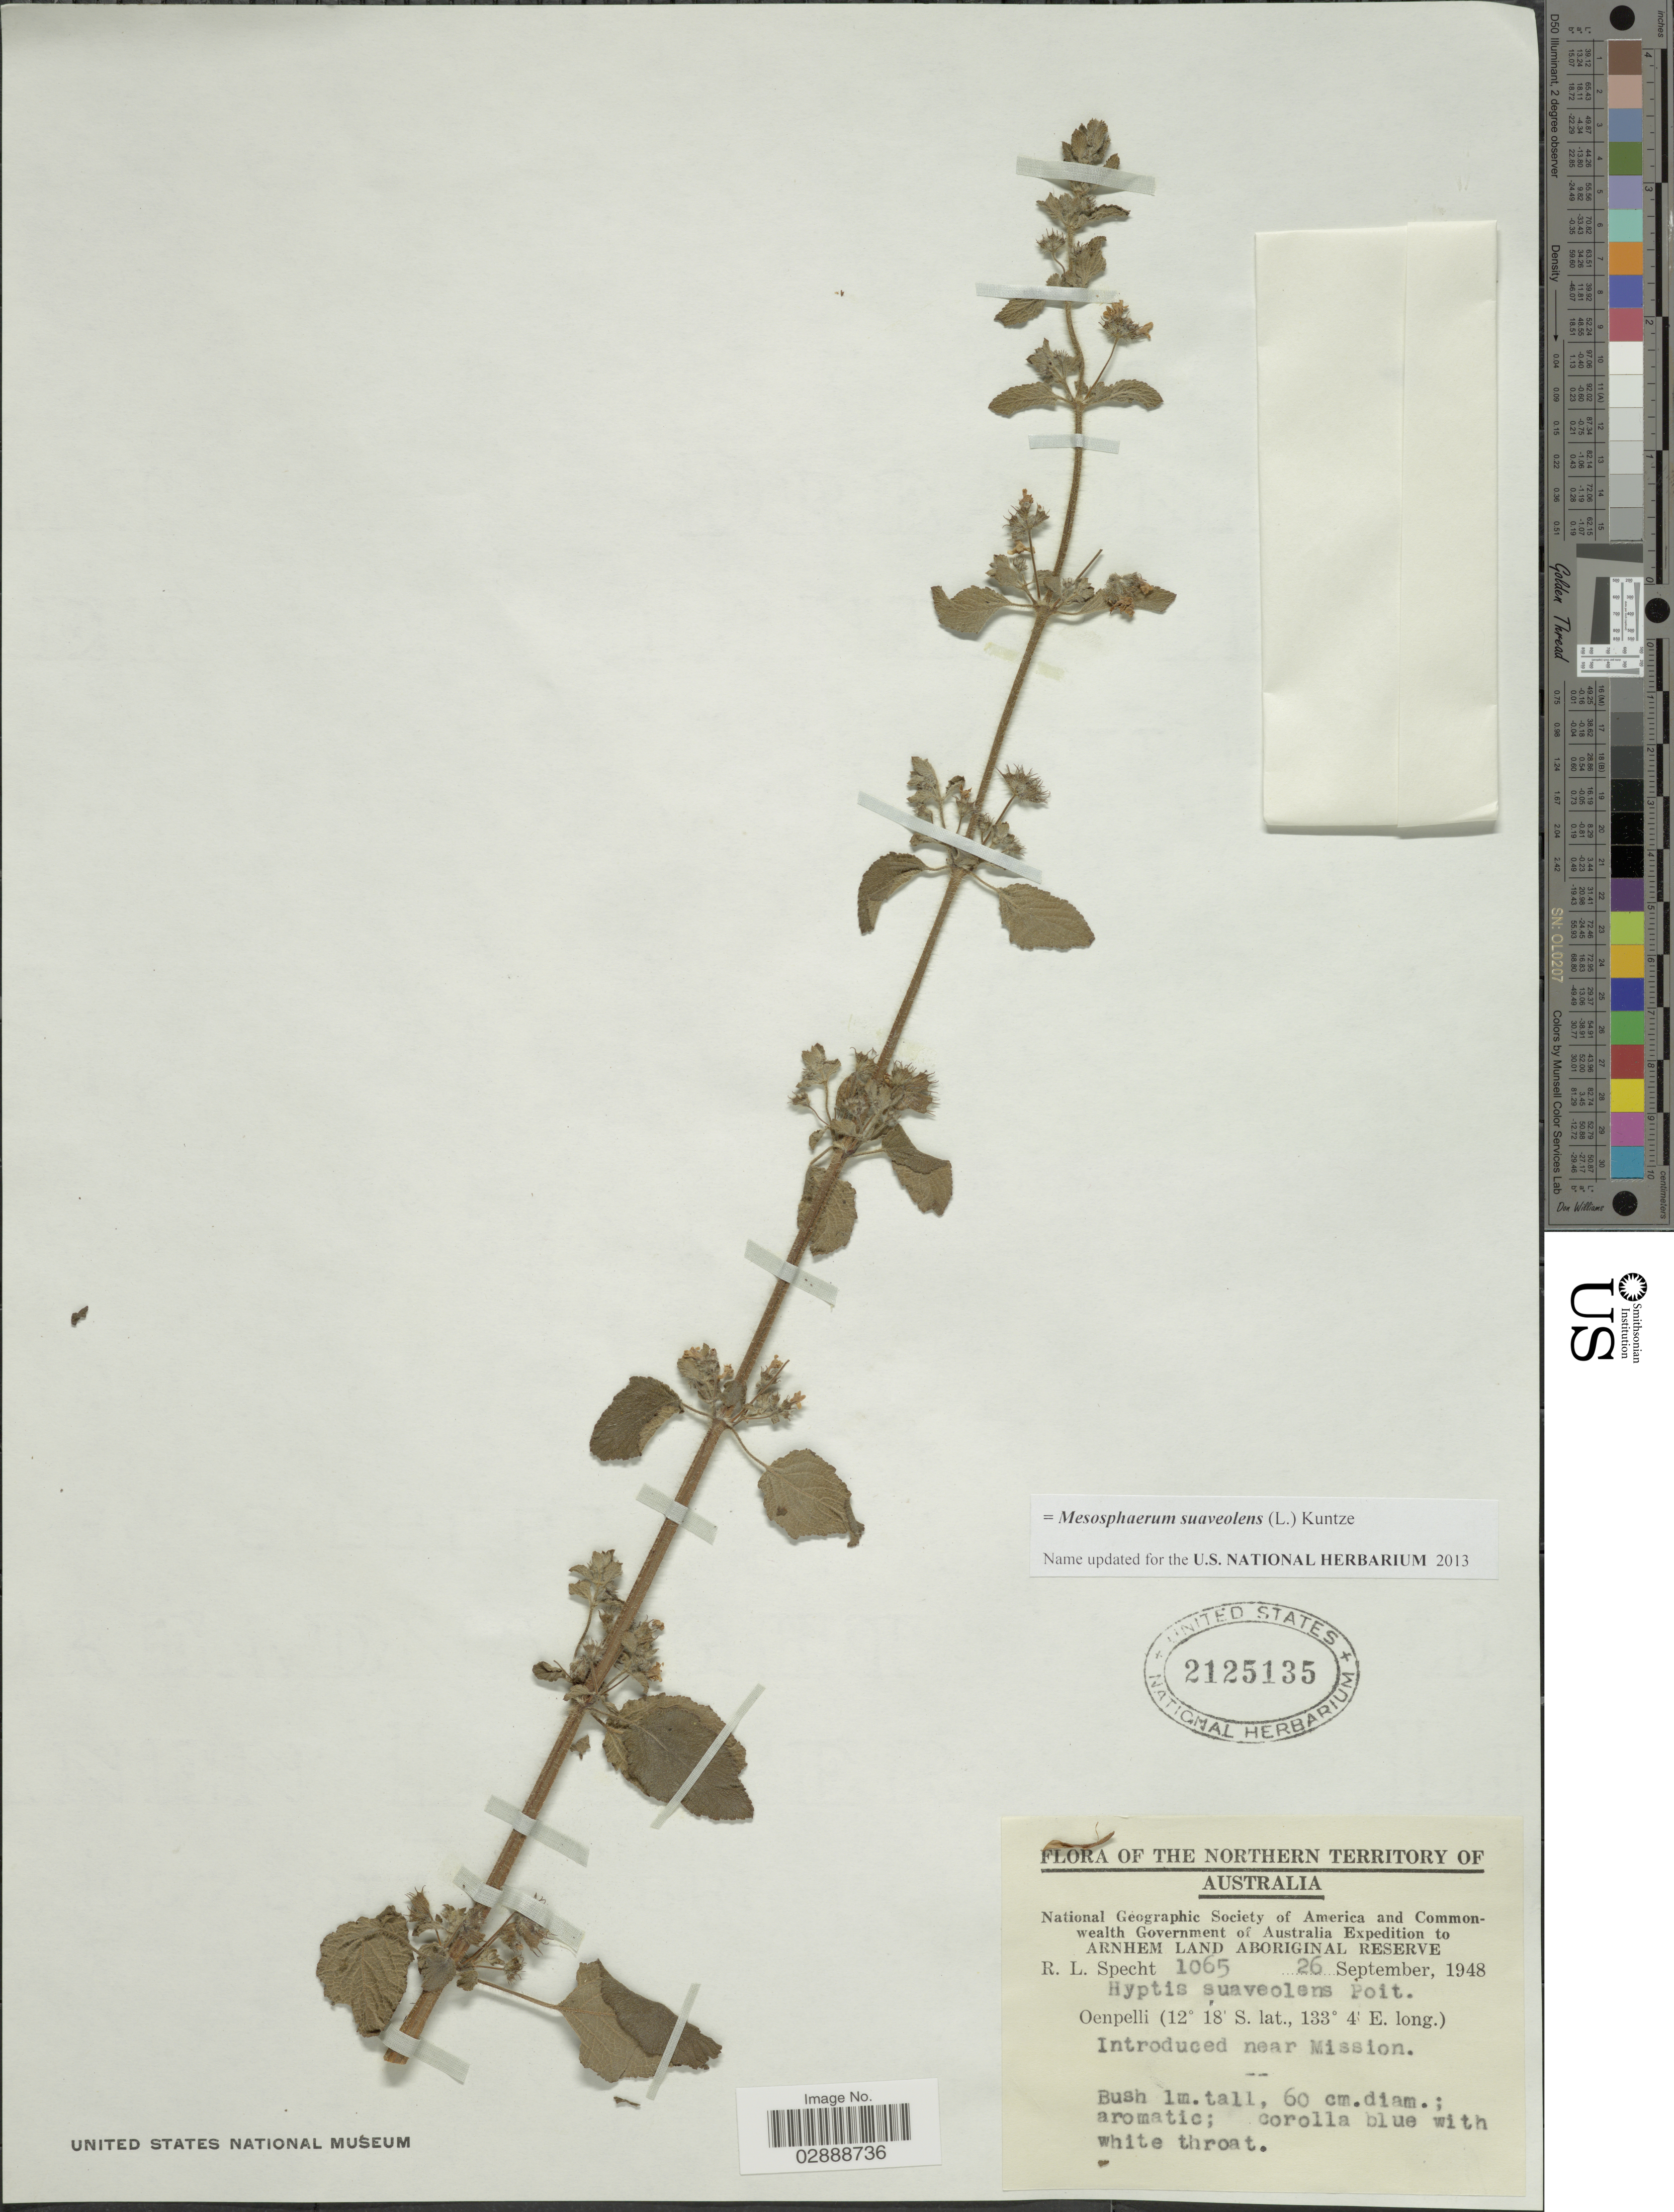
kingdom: Plantae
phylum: Tracheophyta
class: Magnoliopsida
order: Lamiales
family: Lamiaceae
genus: Mesosphaerum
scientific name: Mesosphaerum suaveolens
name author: (L.) Kuntze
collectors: R. L. Specht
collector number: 1065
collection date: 1948-09-26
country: Australia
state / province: Northern Territory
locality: Arnhem Land Aboriginal Reserve, Oenpelli, Introduced near Mission.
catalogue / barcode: US 2125135